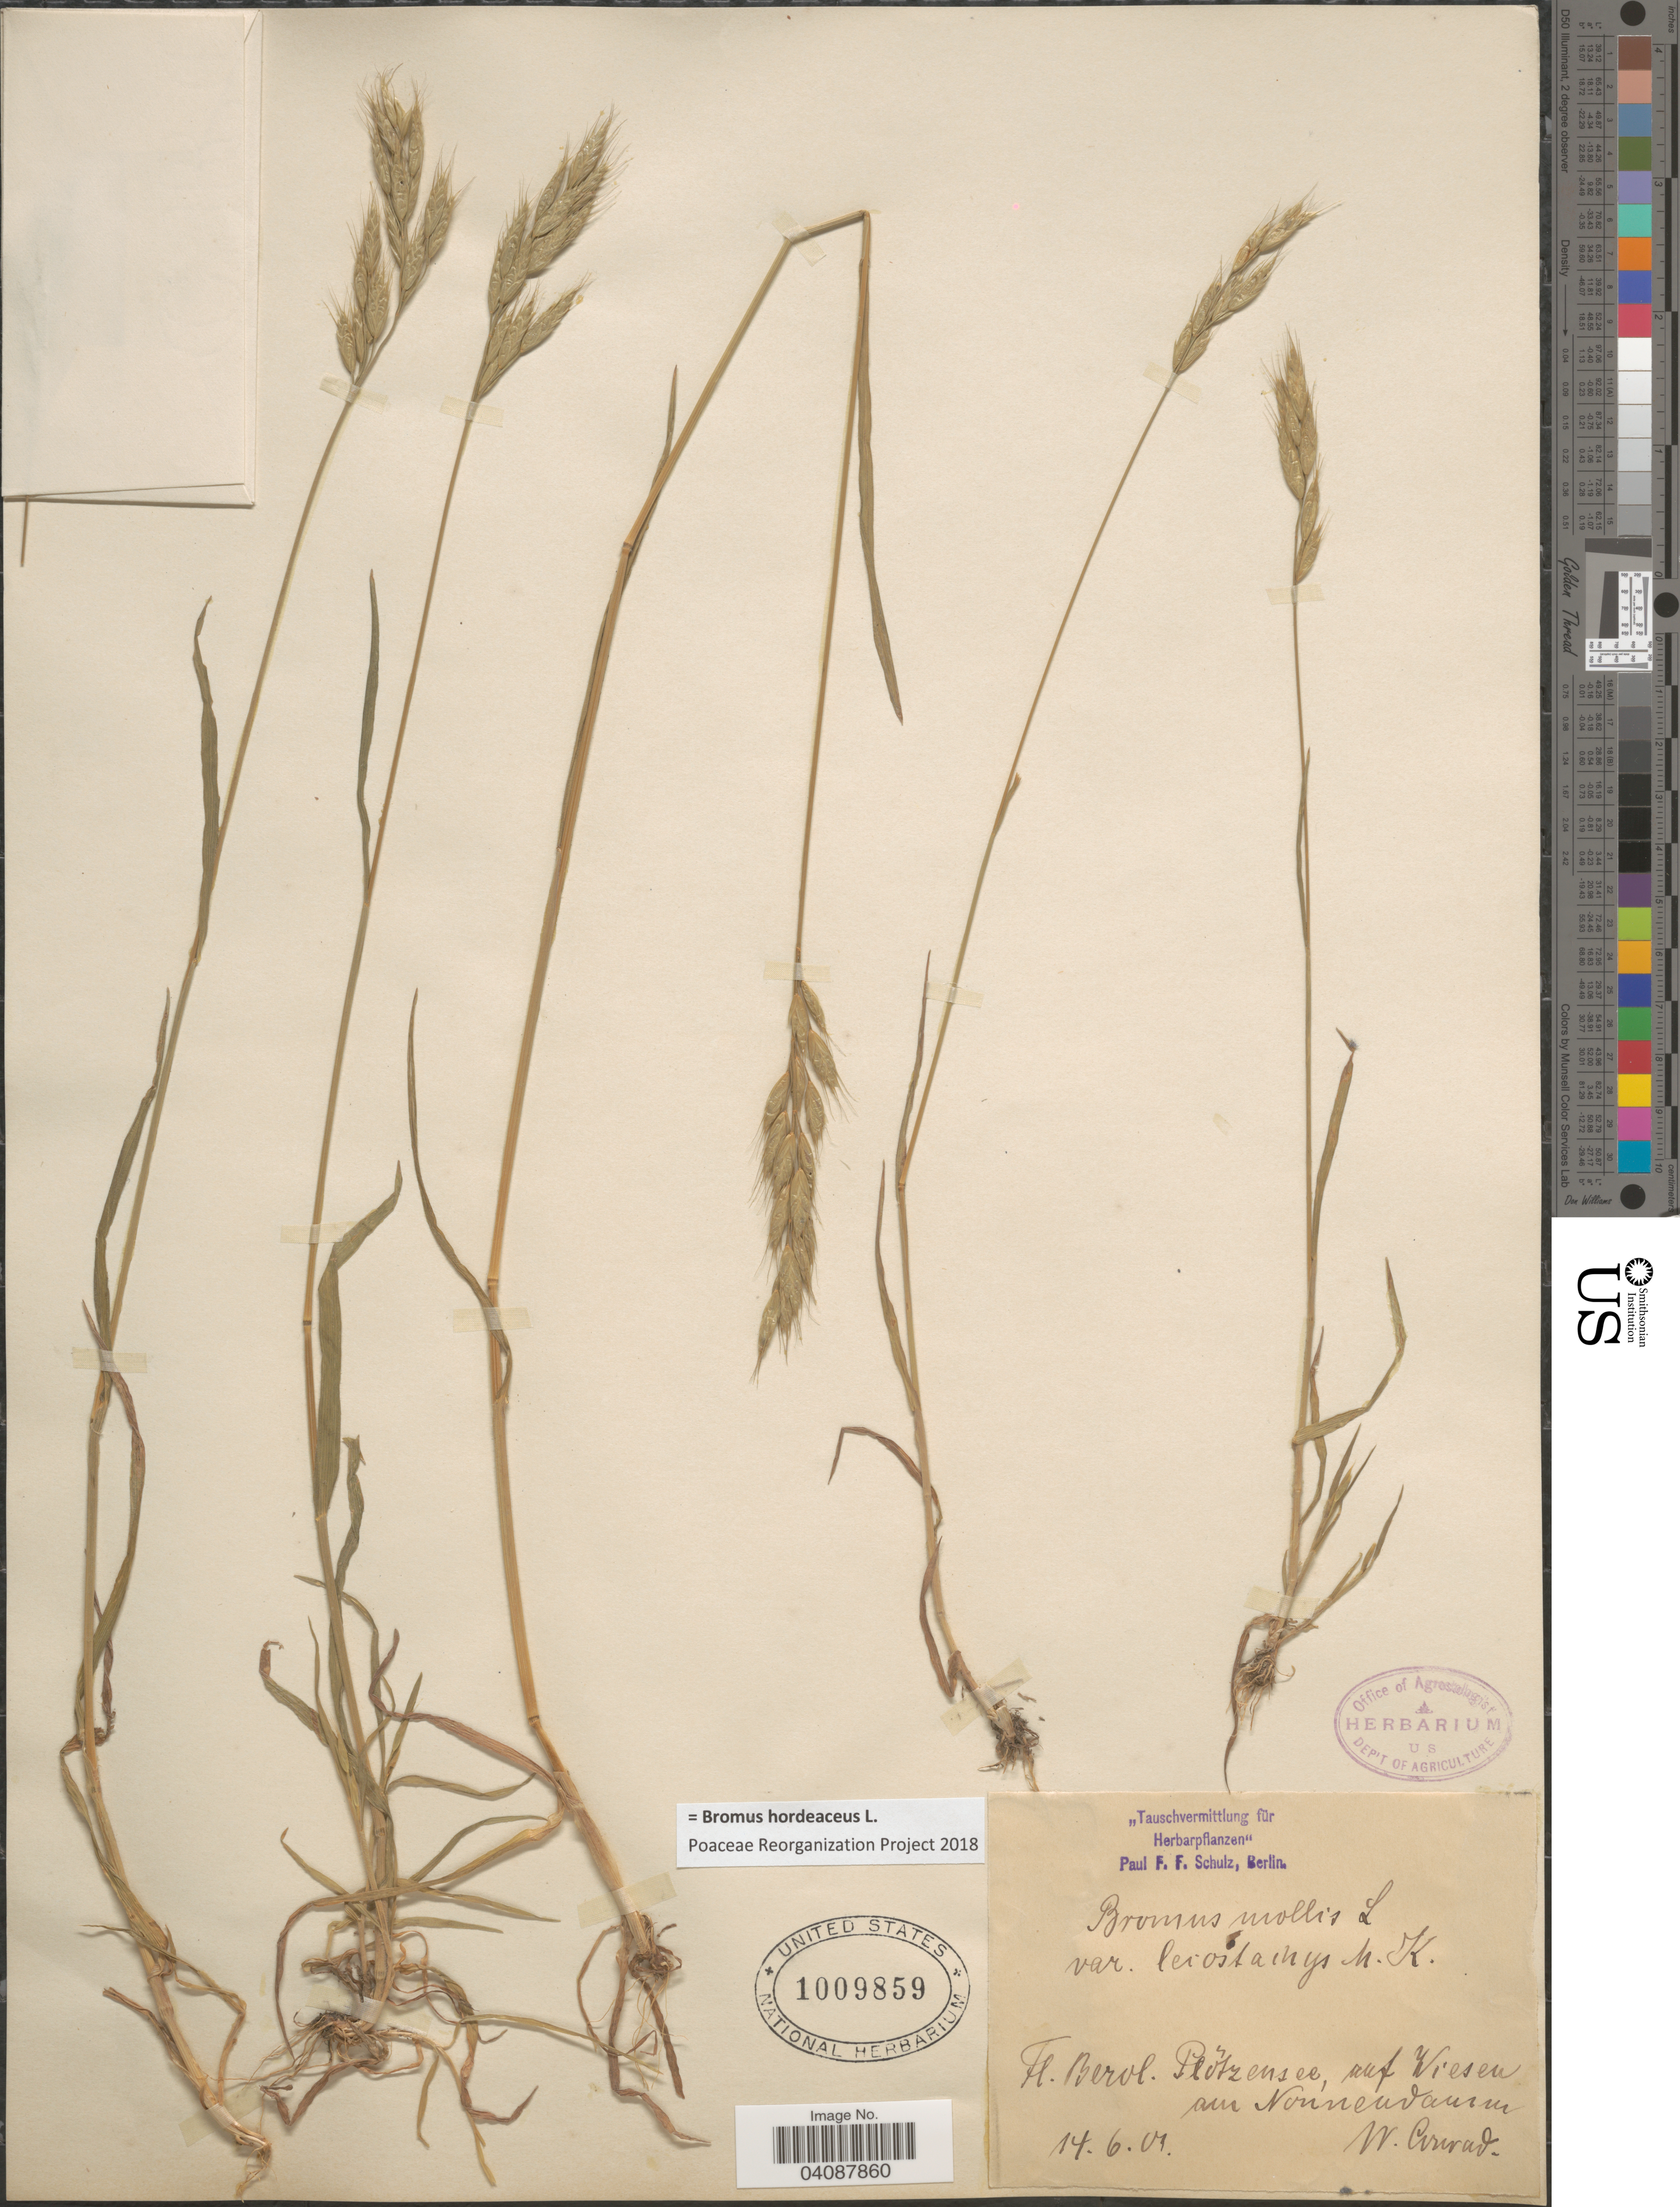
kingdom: Plantae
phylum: Tracheophyta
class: Liliopsida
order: Poales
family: Poaceae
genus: Bromus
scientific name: Bromus hordeaceus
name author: L.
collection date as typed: Transcribed d/m/y: 14/6/1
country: Germany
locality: Berol. Plõtzensee, auf Wiesen am Nouneudaurm.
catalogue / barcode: US 1009859